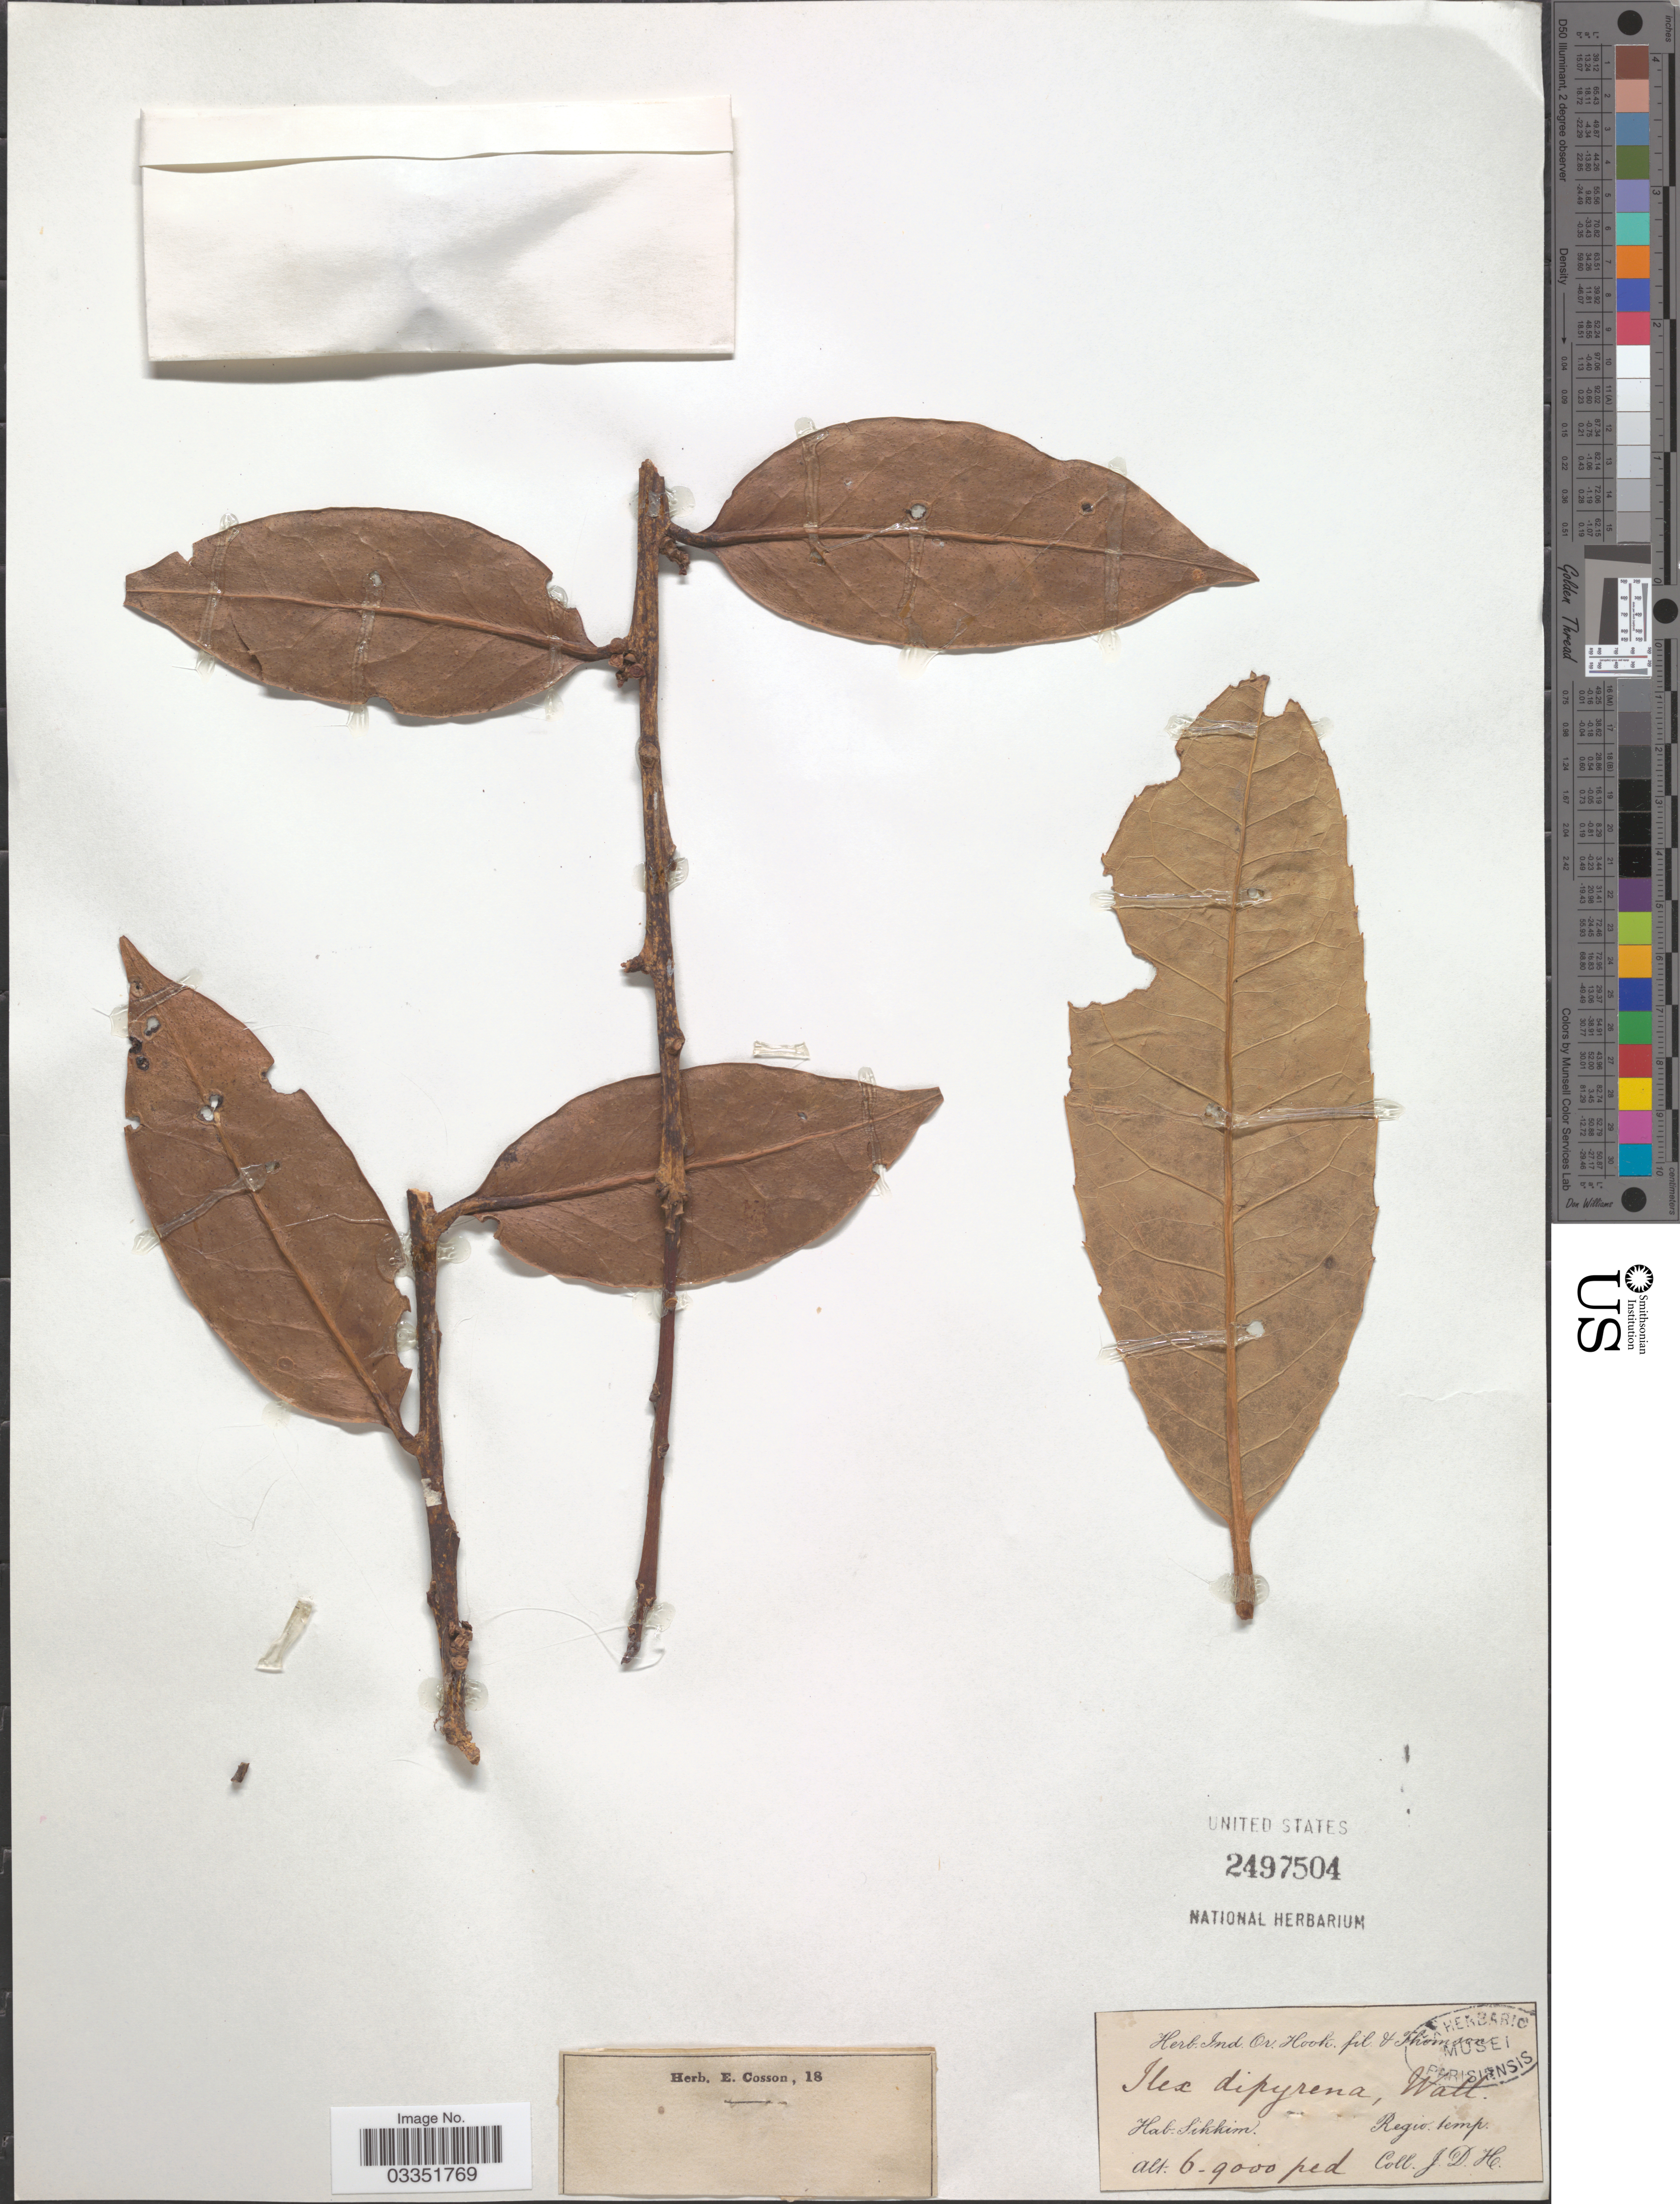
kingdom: Plantae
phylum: Tracheophyta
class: Magnoliopsida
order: Aquifoliales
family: Aquifoliaceae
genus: Ilex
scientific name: Ilex dipyrena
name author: Wall.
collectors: J. D. Hooker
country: India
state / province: Sikkim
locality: Regio. temp.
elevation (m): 1829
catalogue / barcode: US 2497504